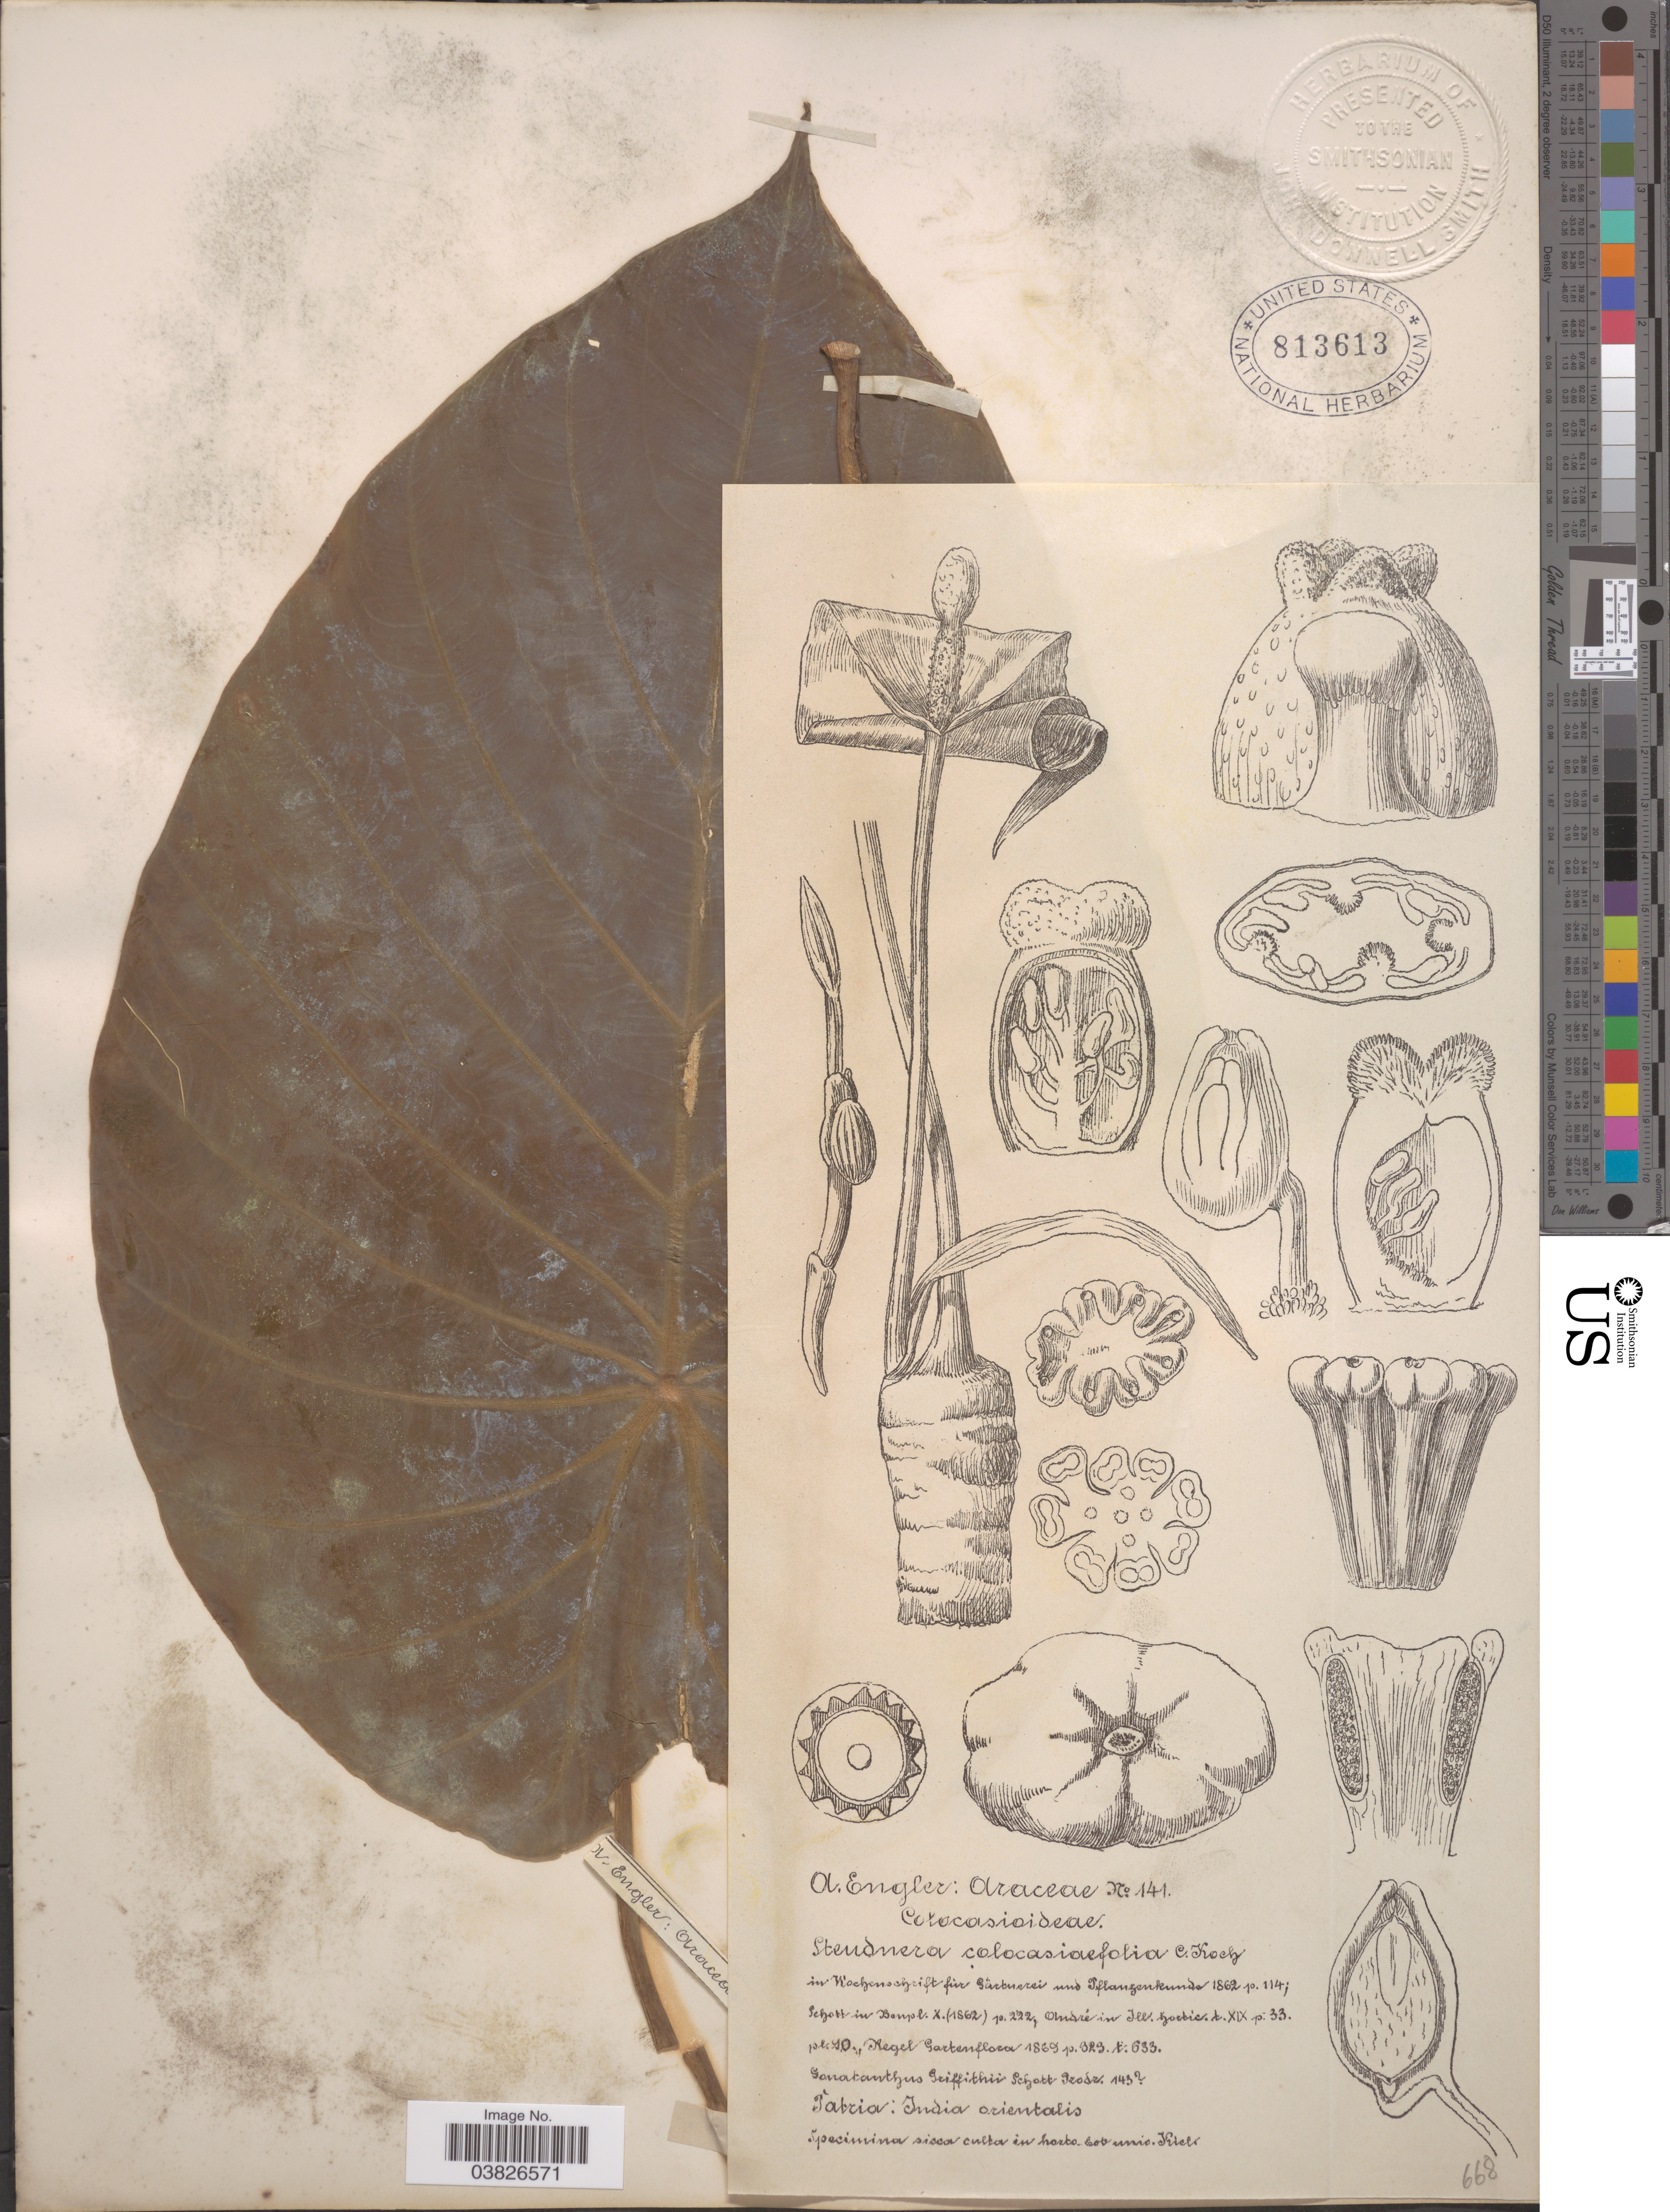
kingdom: Plantae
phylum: Tracheophyta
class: Liliopsida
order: Alismatales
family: Araceae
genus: Steudnera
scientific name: Steudnera colocasiifolia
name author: K. Koch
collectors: A. Engler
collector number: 141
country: India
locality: India orientalis. In horto bot unio Kiel. [interpreted]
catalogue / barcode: US 813613